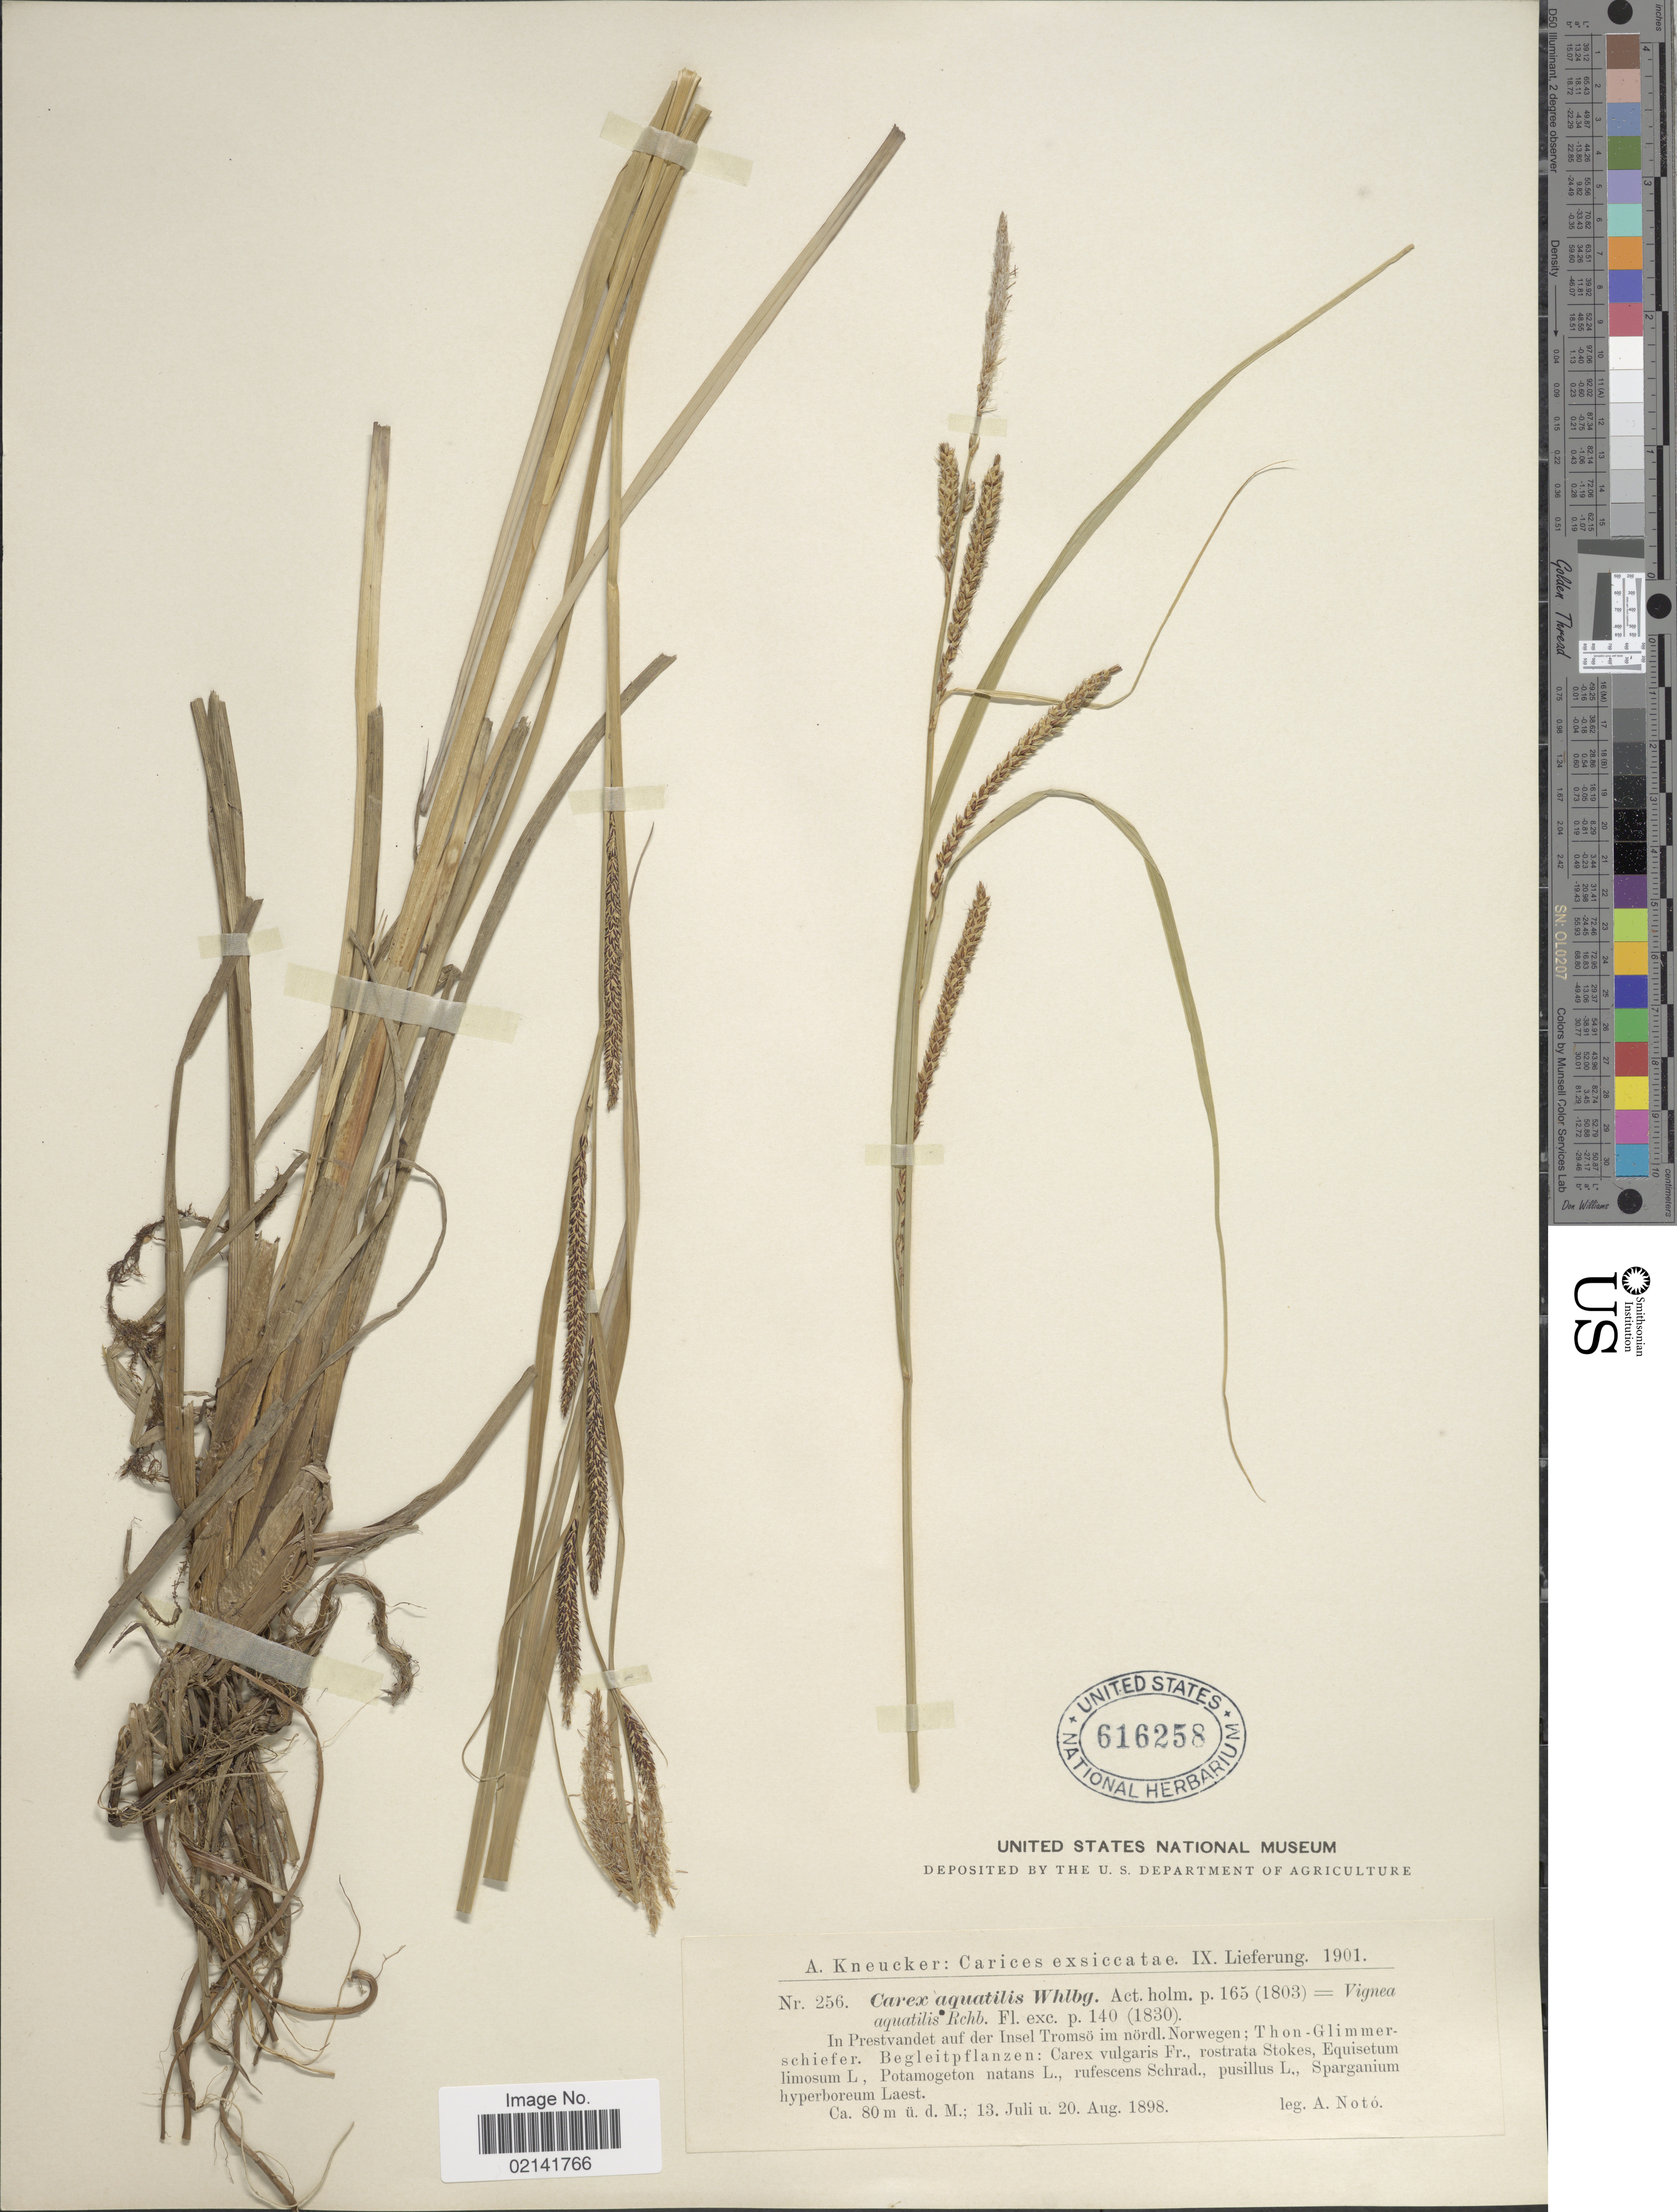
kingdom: Plantae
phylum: Tracheophyta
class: Liliopsida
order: Poales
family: Cyperaceae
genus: Carex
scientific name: Carex aquatilis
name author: Wahlenb.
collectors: A. Noto & A. Kneucker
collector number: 256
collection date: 1898-07-13/1898-08-20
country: Norway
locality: In Prestvander auf der Insel Tromso im nordl. Norwegen; Thon-Glimmerschiefer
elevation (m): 80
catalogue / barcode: US 616258